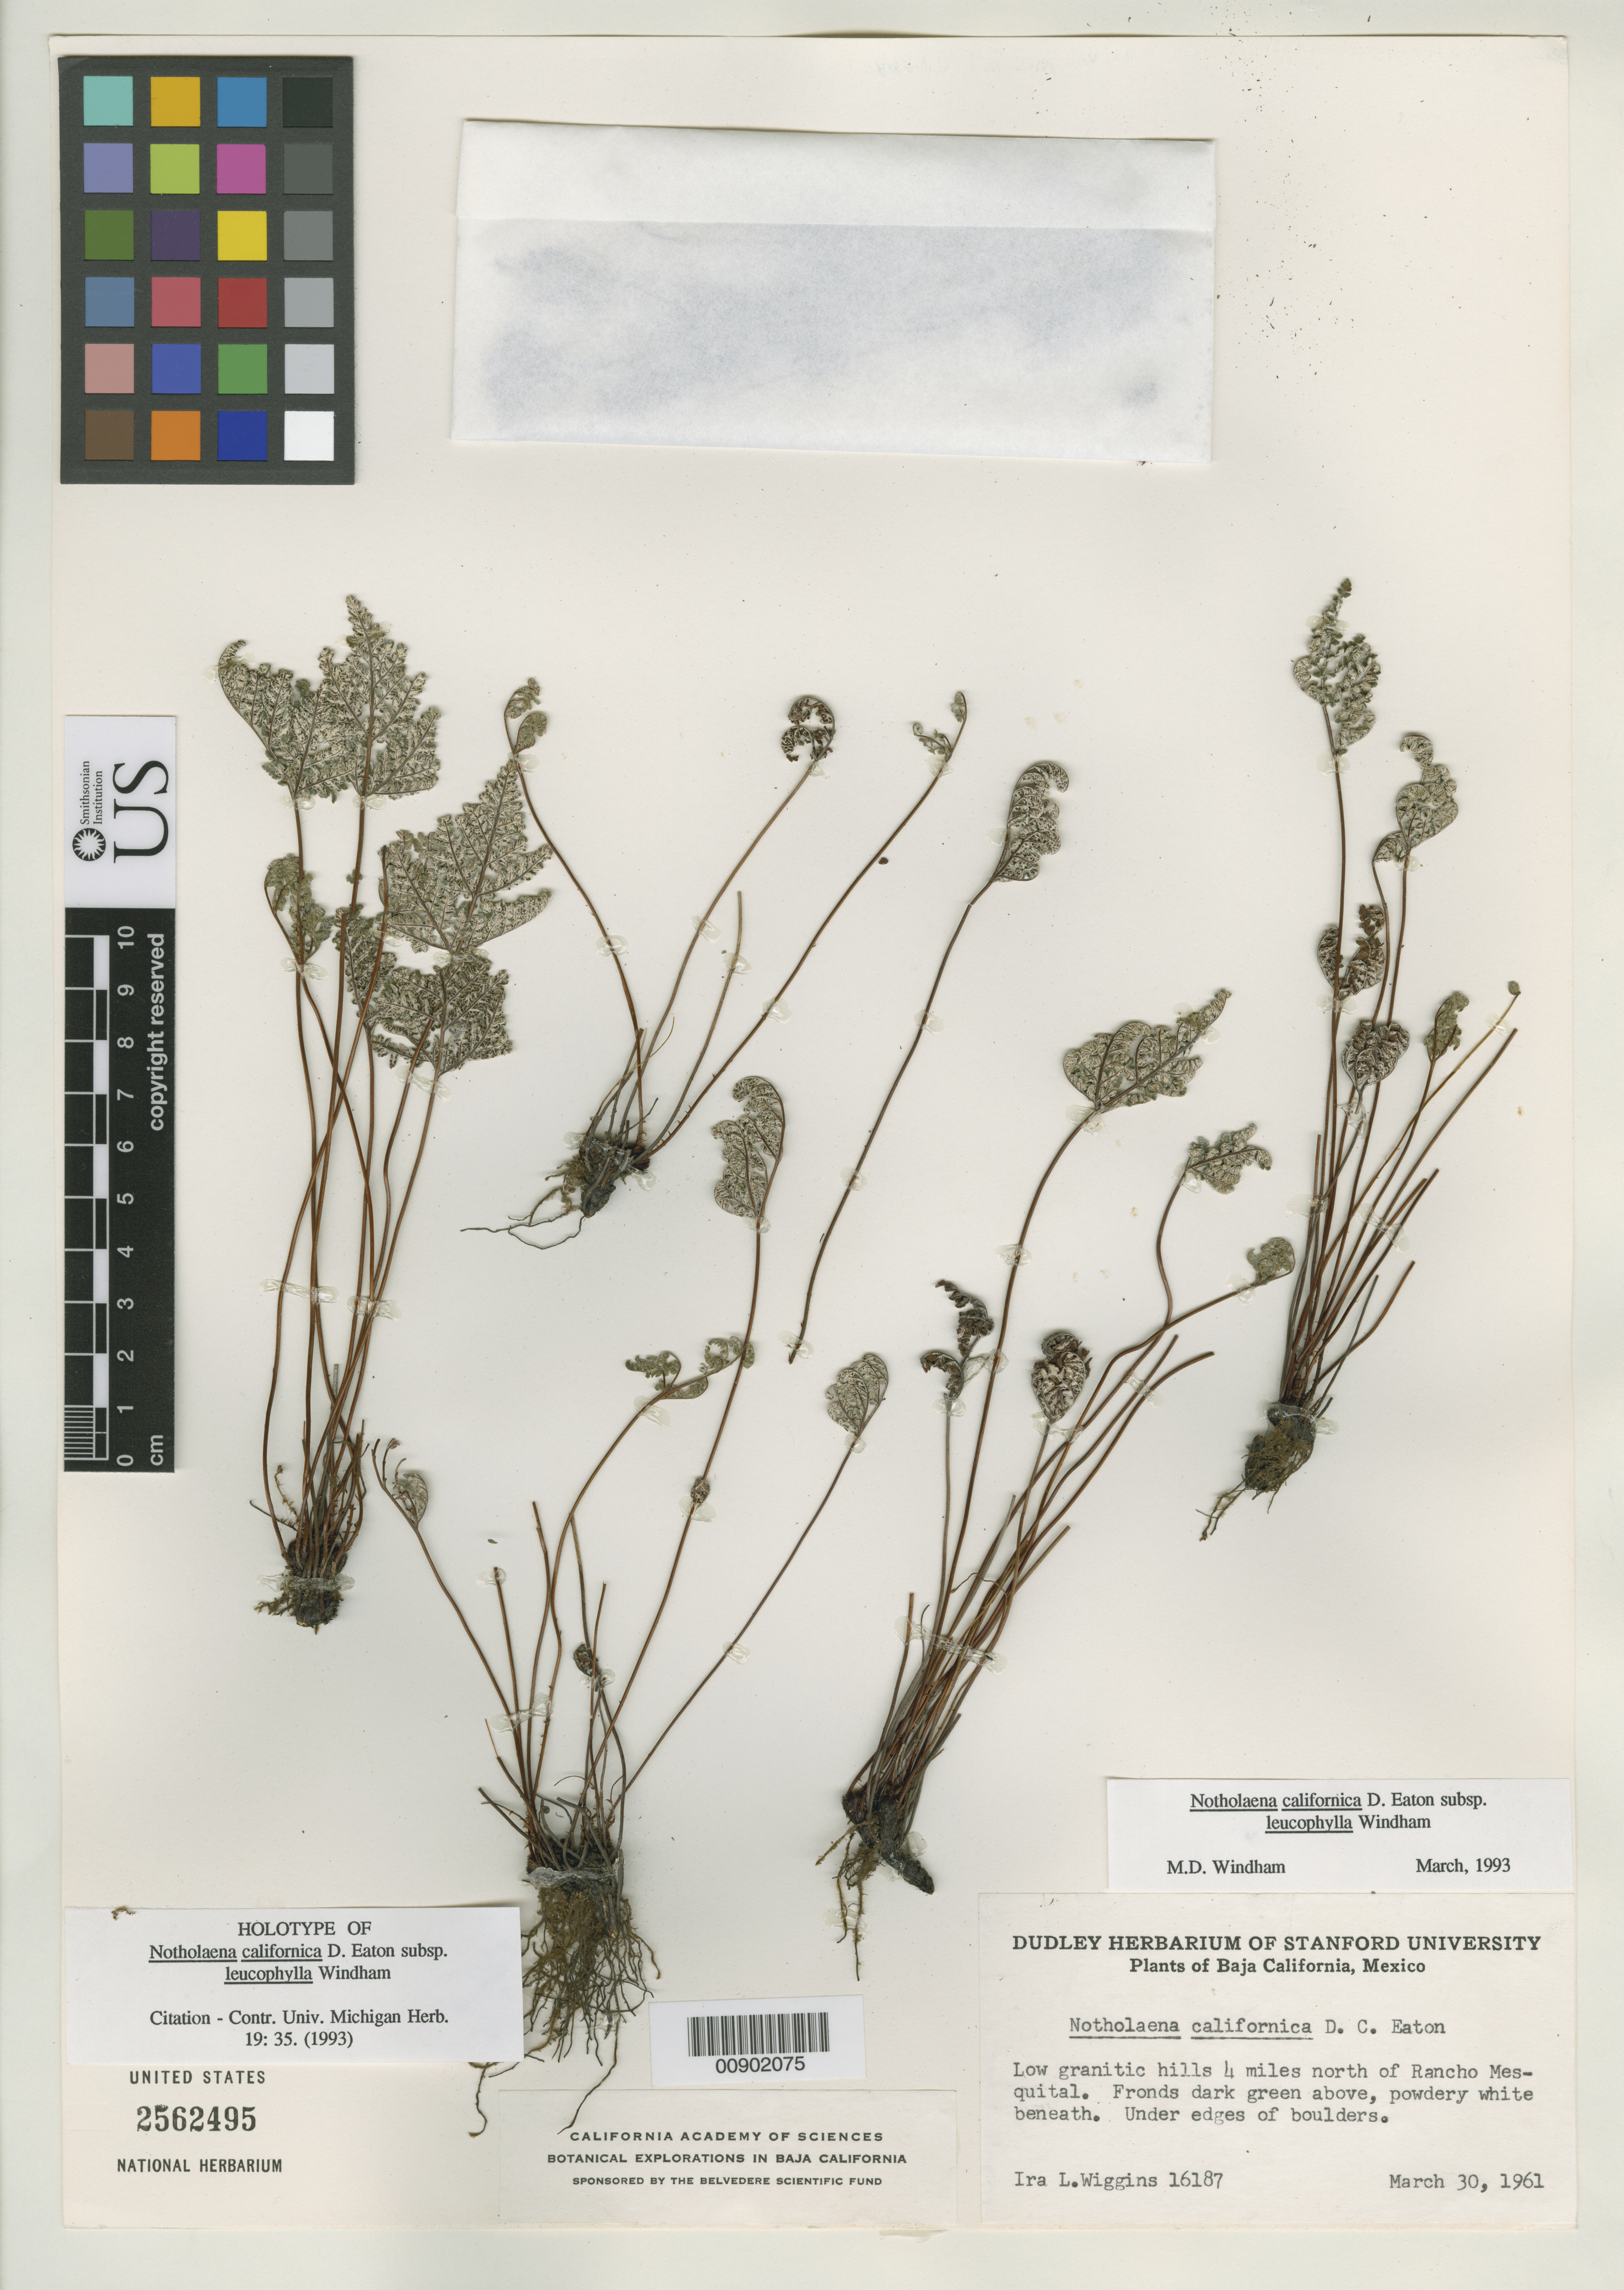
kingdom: Plantae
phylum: Tracheophyta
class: Polypodiopsida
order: Polypodiales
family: Pteridaceae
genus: Notholaena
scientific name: Notholaena californica subsp. leucophylla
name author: Windham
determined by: Windham, M. D., (UT)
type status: Holotype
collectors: I. L. Wiggins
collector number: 16187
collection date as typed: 30 Mar 1961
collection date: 1961-03-30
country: Mexico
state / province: Baja California Norte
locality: Baja California, low granitic hills 4 miles north of Rancho Mesquital.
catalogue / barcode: US 2562495